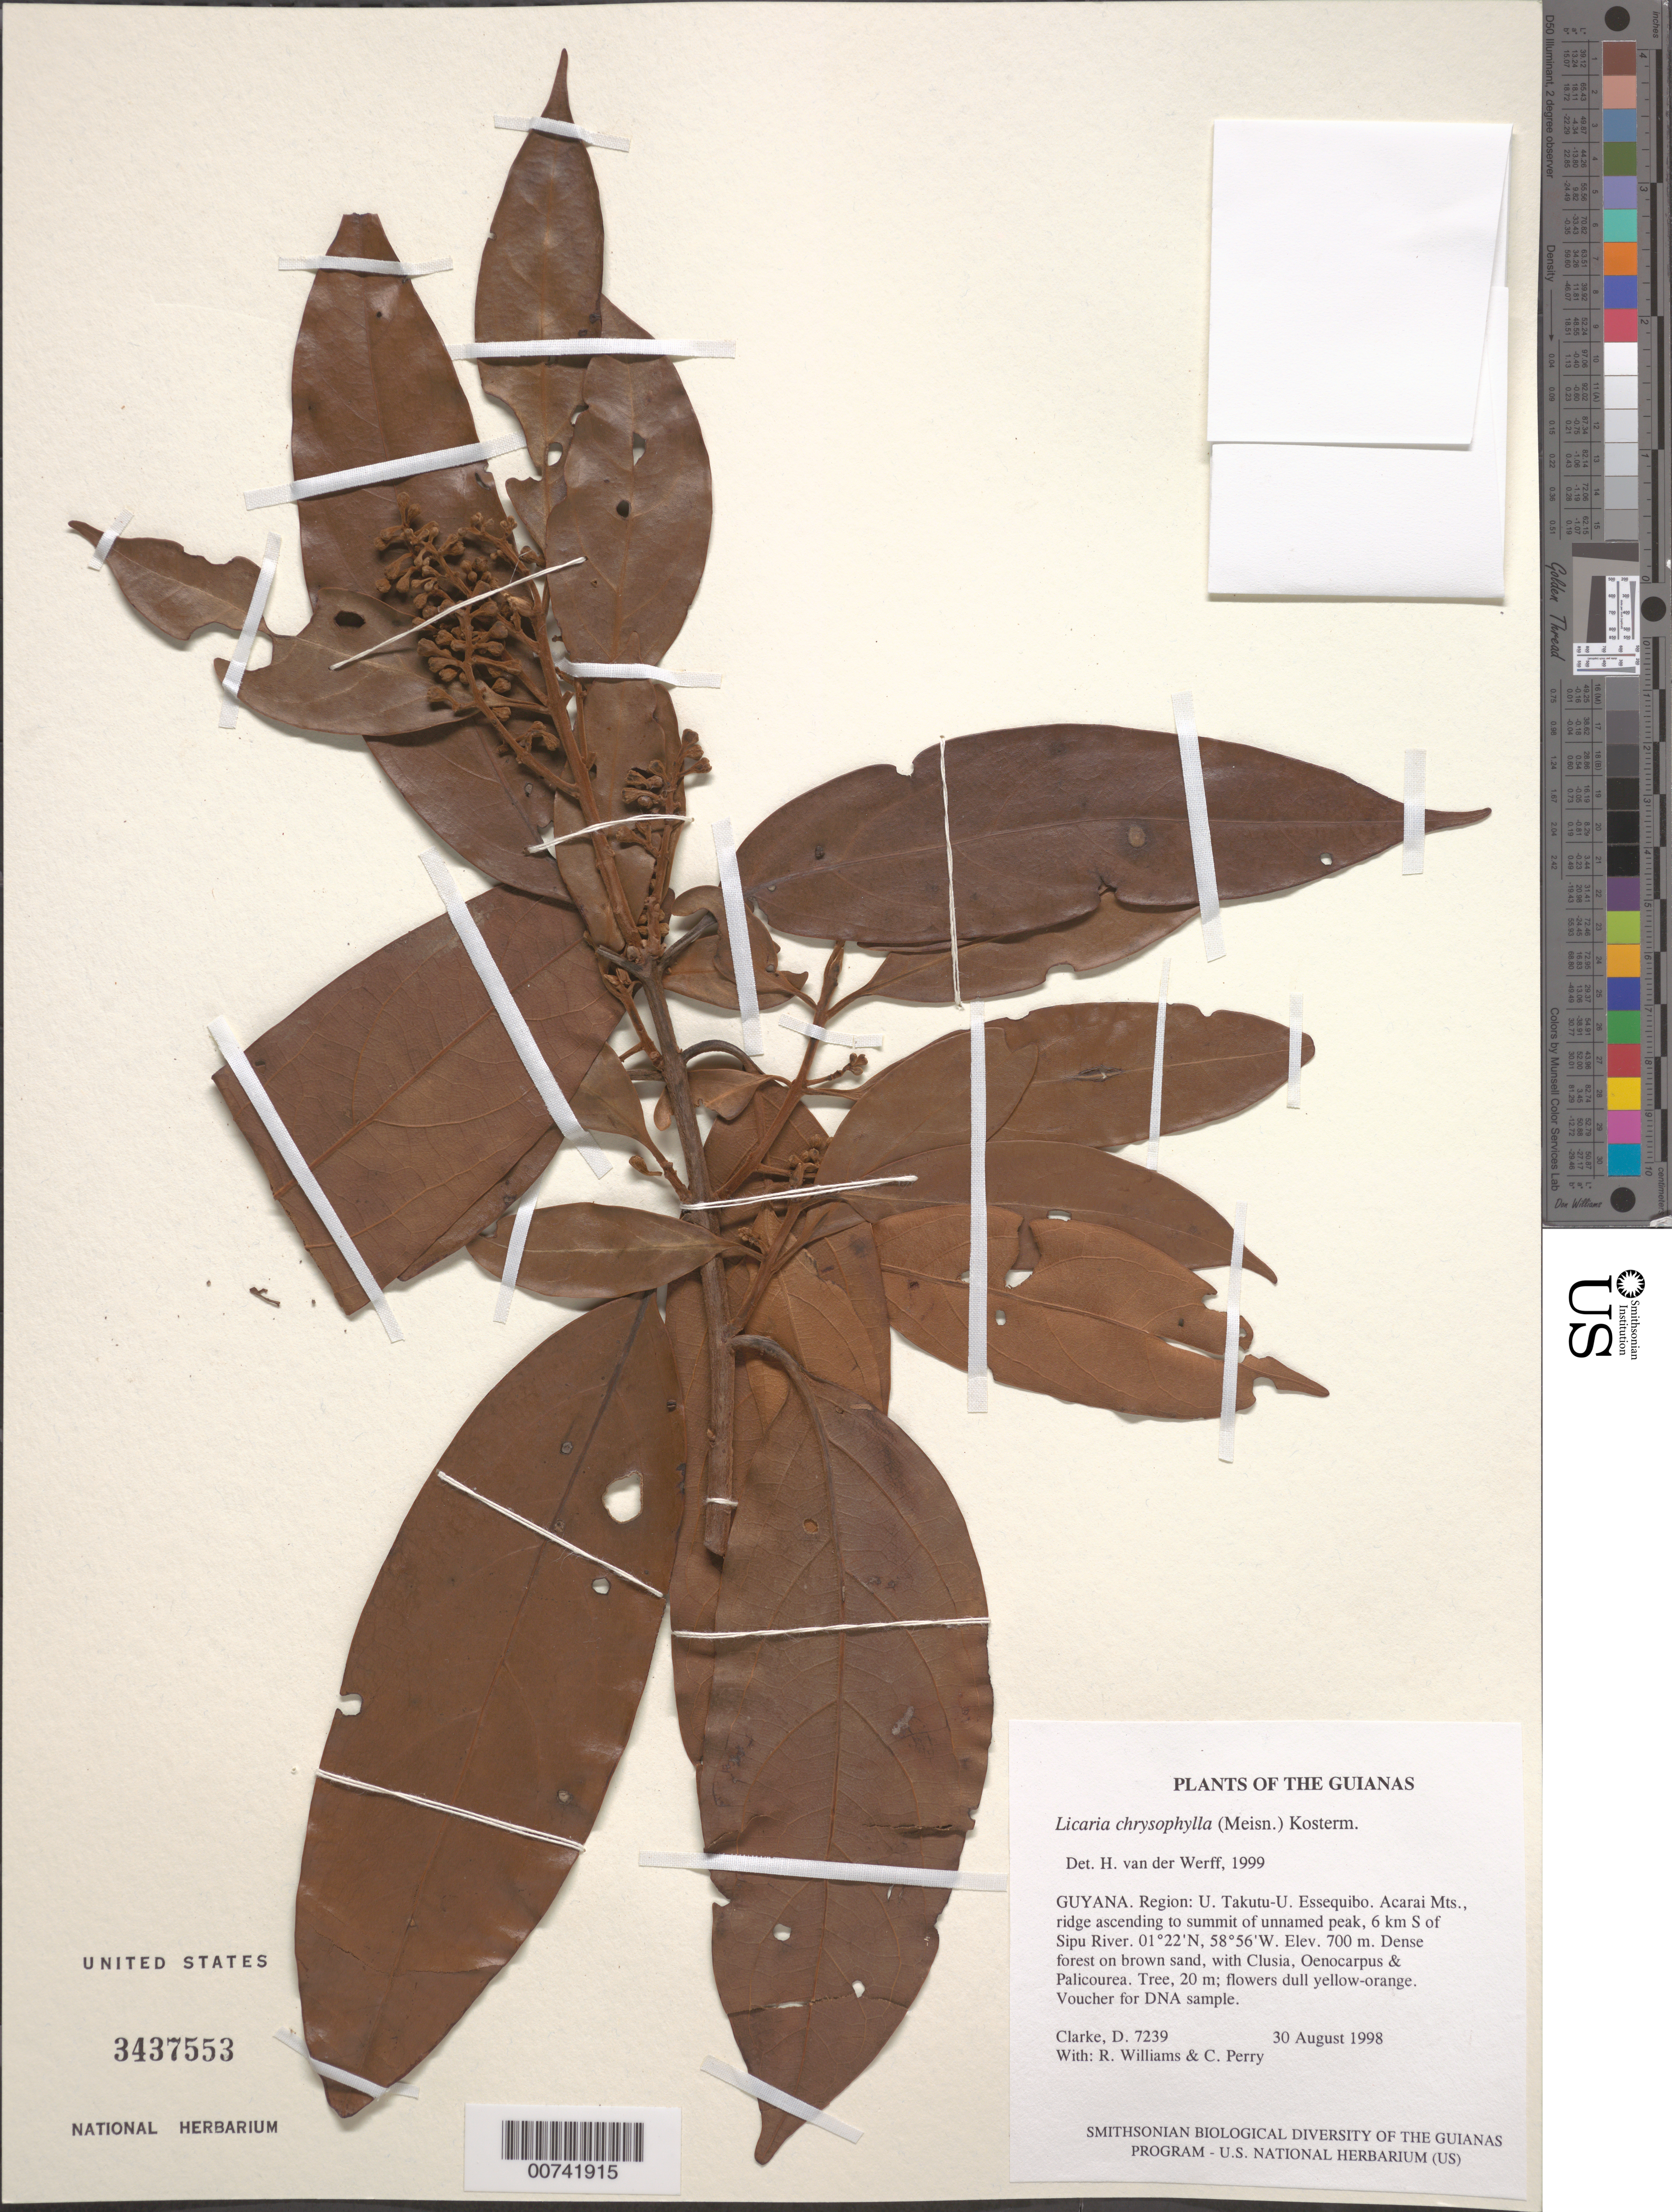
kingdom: Plantae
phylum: Tracheophyta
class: Magnoliopsida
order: Laurales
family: Lauraceae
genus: Licaria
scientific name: Licaria chrysophylla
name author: (Meisn.) Kosterm.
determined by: van der Werff, H., (MO), Missouri Botanical Garden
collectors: H. D. Clarke, R. Williams & C. Perry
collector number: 7239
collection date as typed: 30 August 1998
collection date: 1998-08-30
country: Guyana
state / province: U. Takutu-U. Essequibo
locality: Acarai Mts., ridge ascending to summit of unnamed peak, 6 km S of Sipu River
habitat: Dense forest on brown sand, with Clusia, Oenocarpus & Palicourea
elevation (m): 700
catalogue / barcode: US 3437553